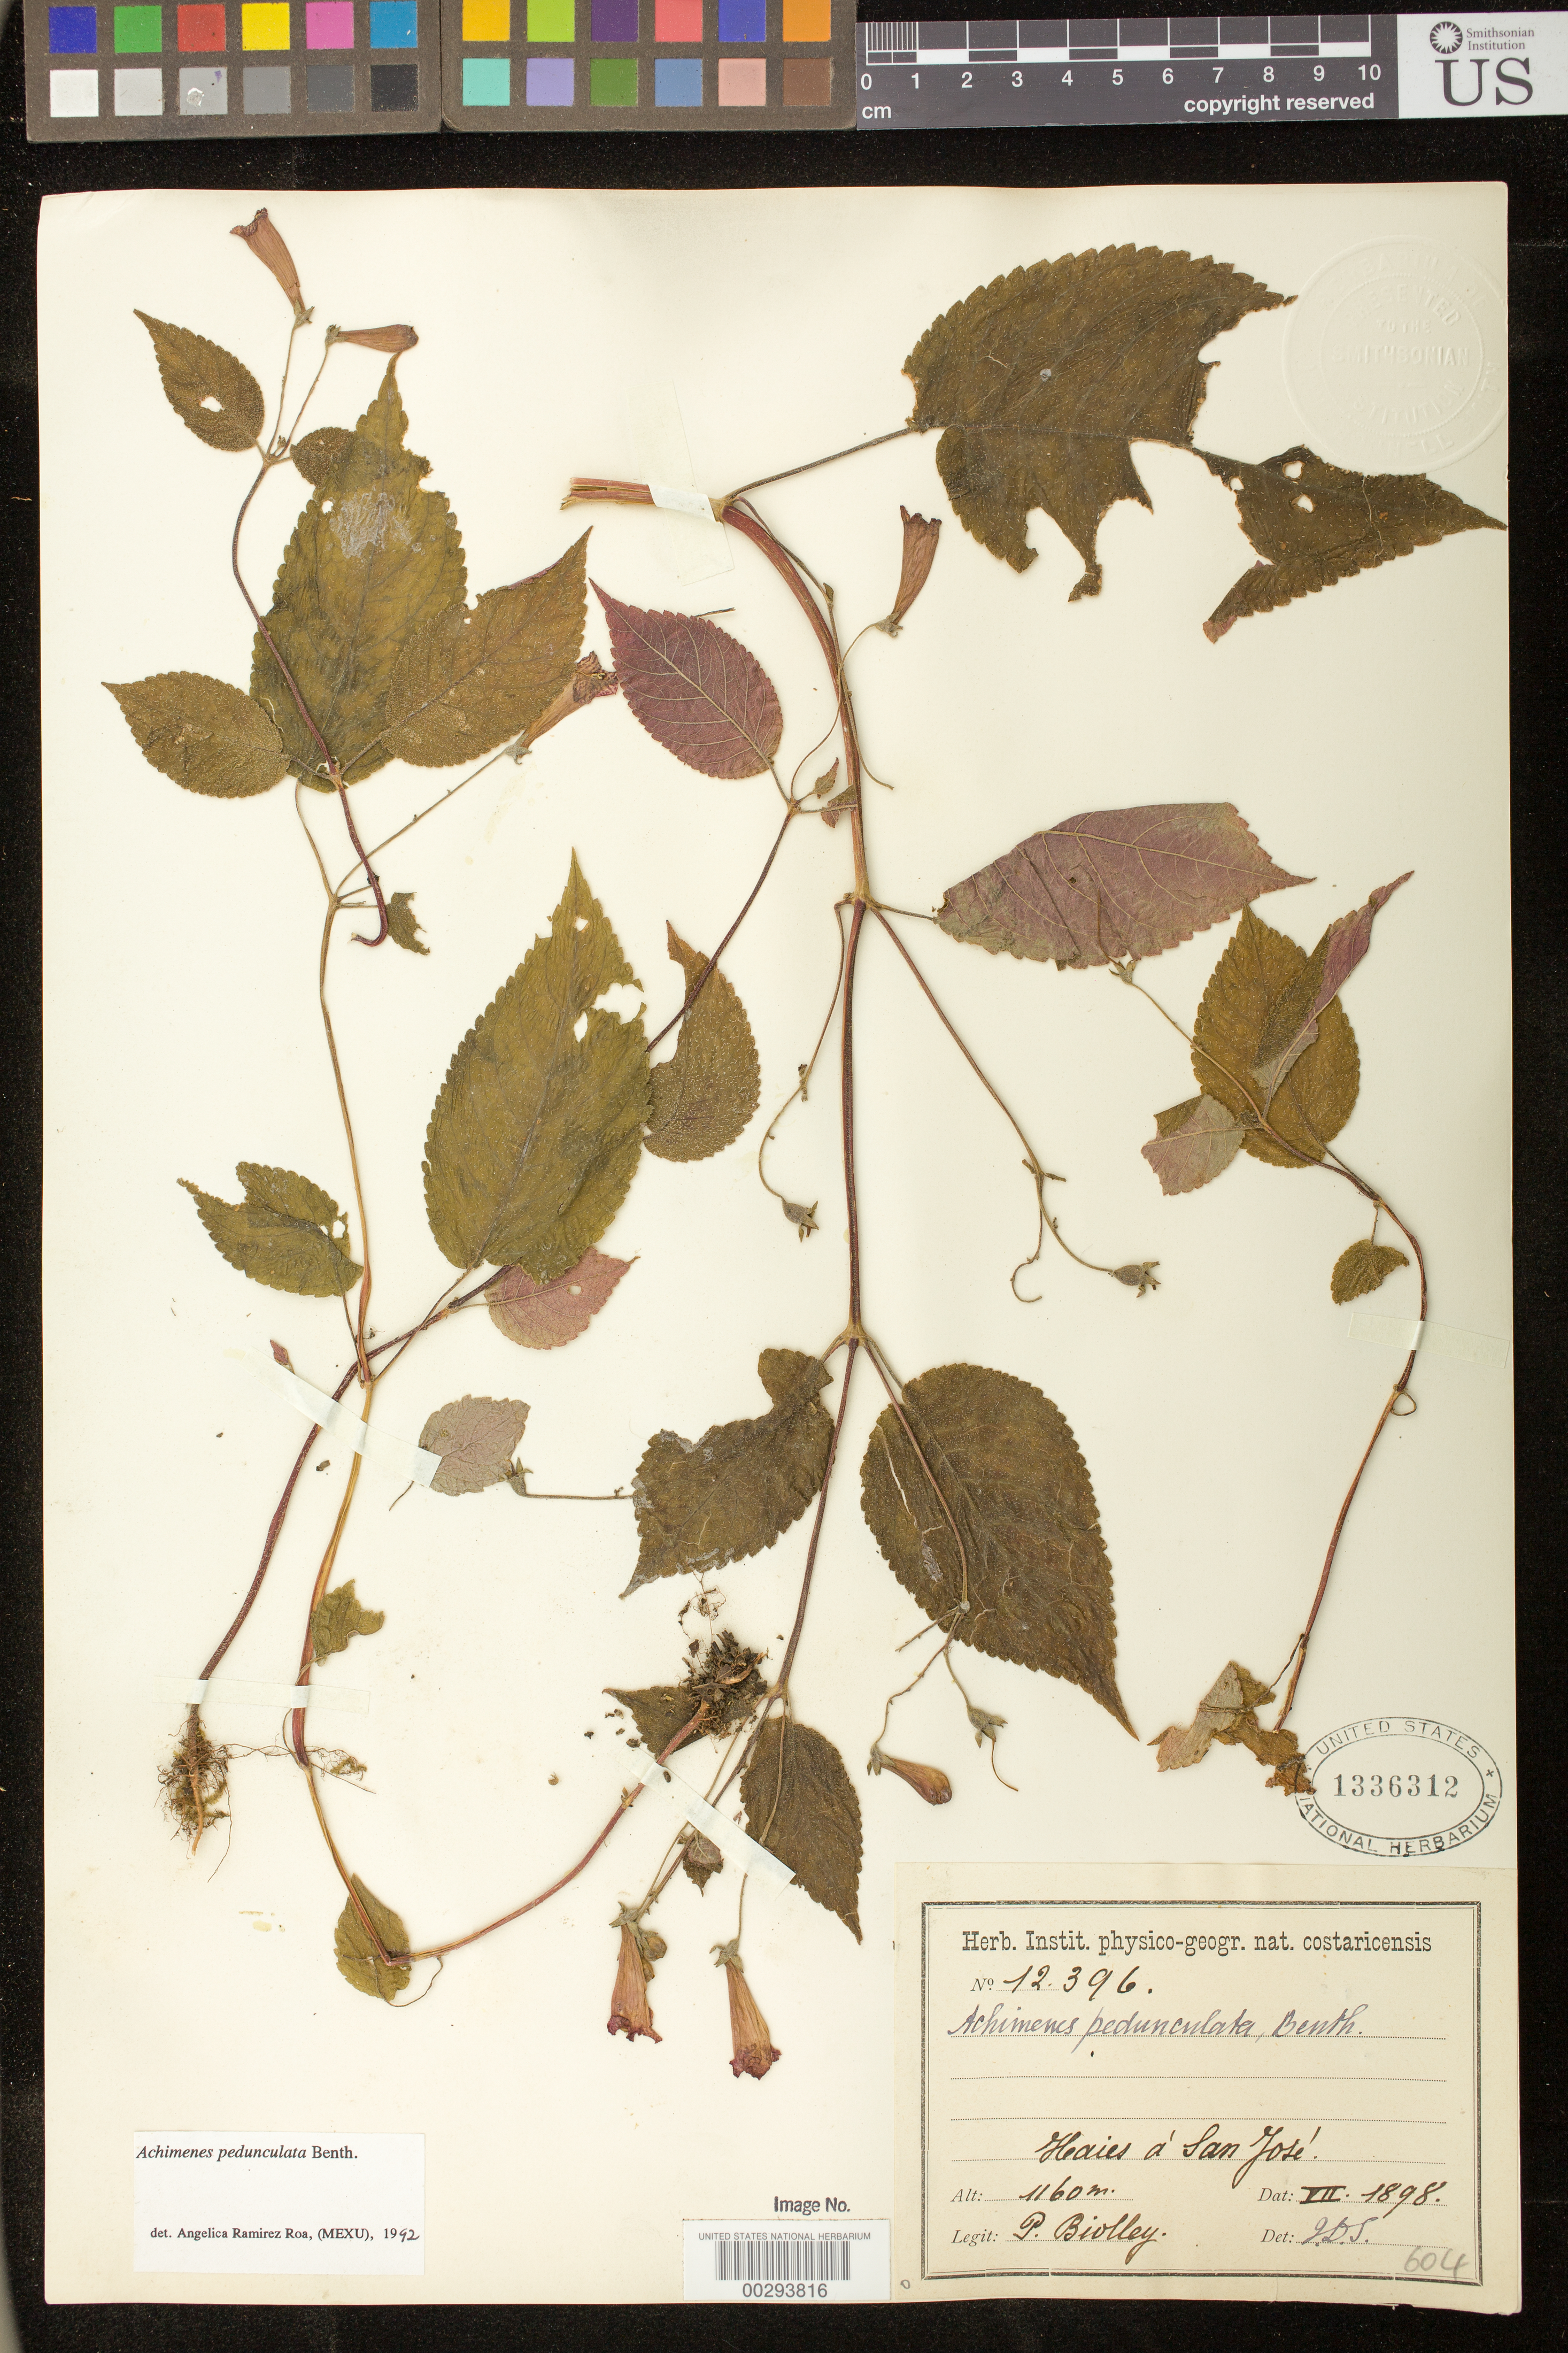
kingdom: Plantae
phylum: Tracheophyta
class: Magnoliopsida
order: Lamiales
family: Gesneriaceae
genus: Achimenes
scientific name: Achimenes pedunculata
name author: Benth.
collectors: P. Biolley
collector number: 12396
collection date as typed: Jul 1898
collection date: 1898-07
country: Costa Rica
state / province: San José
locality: ... to San Jose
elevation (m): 1160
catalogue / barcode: US 1336312